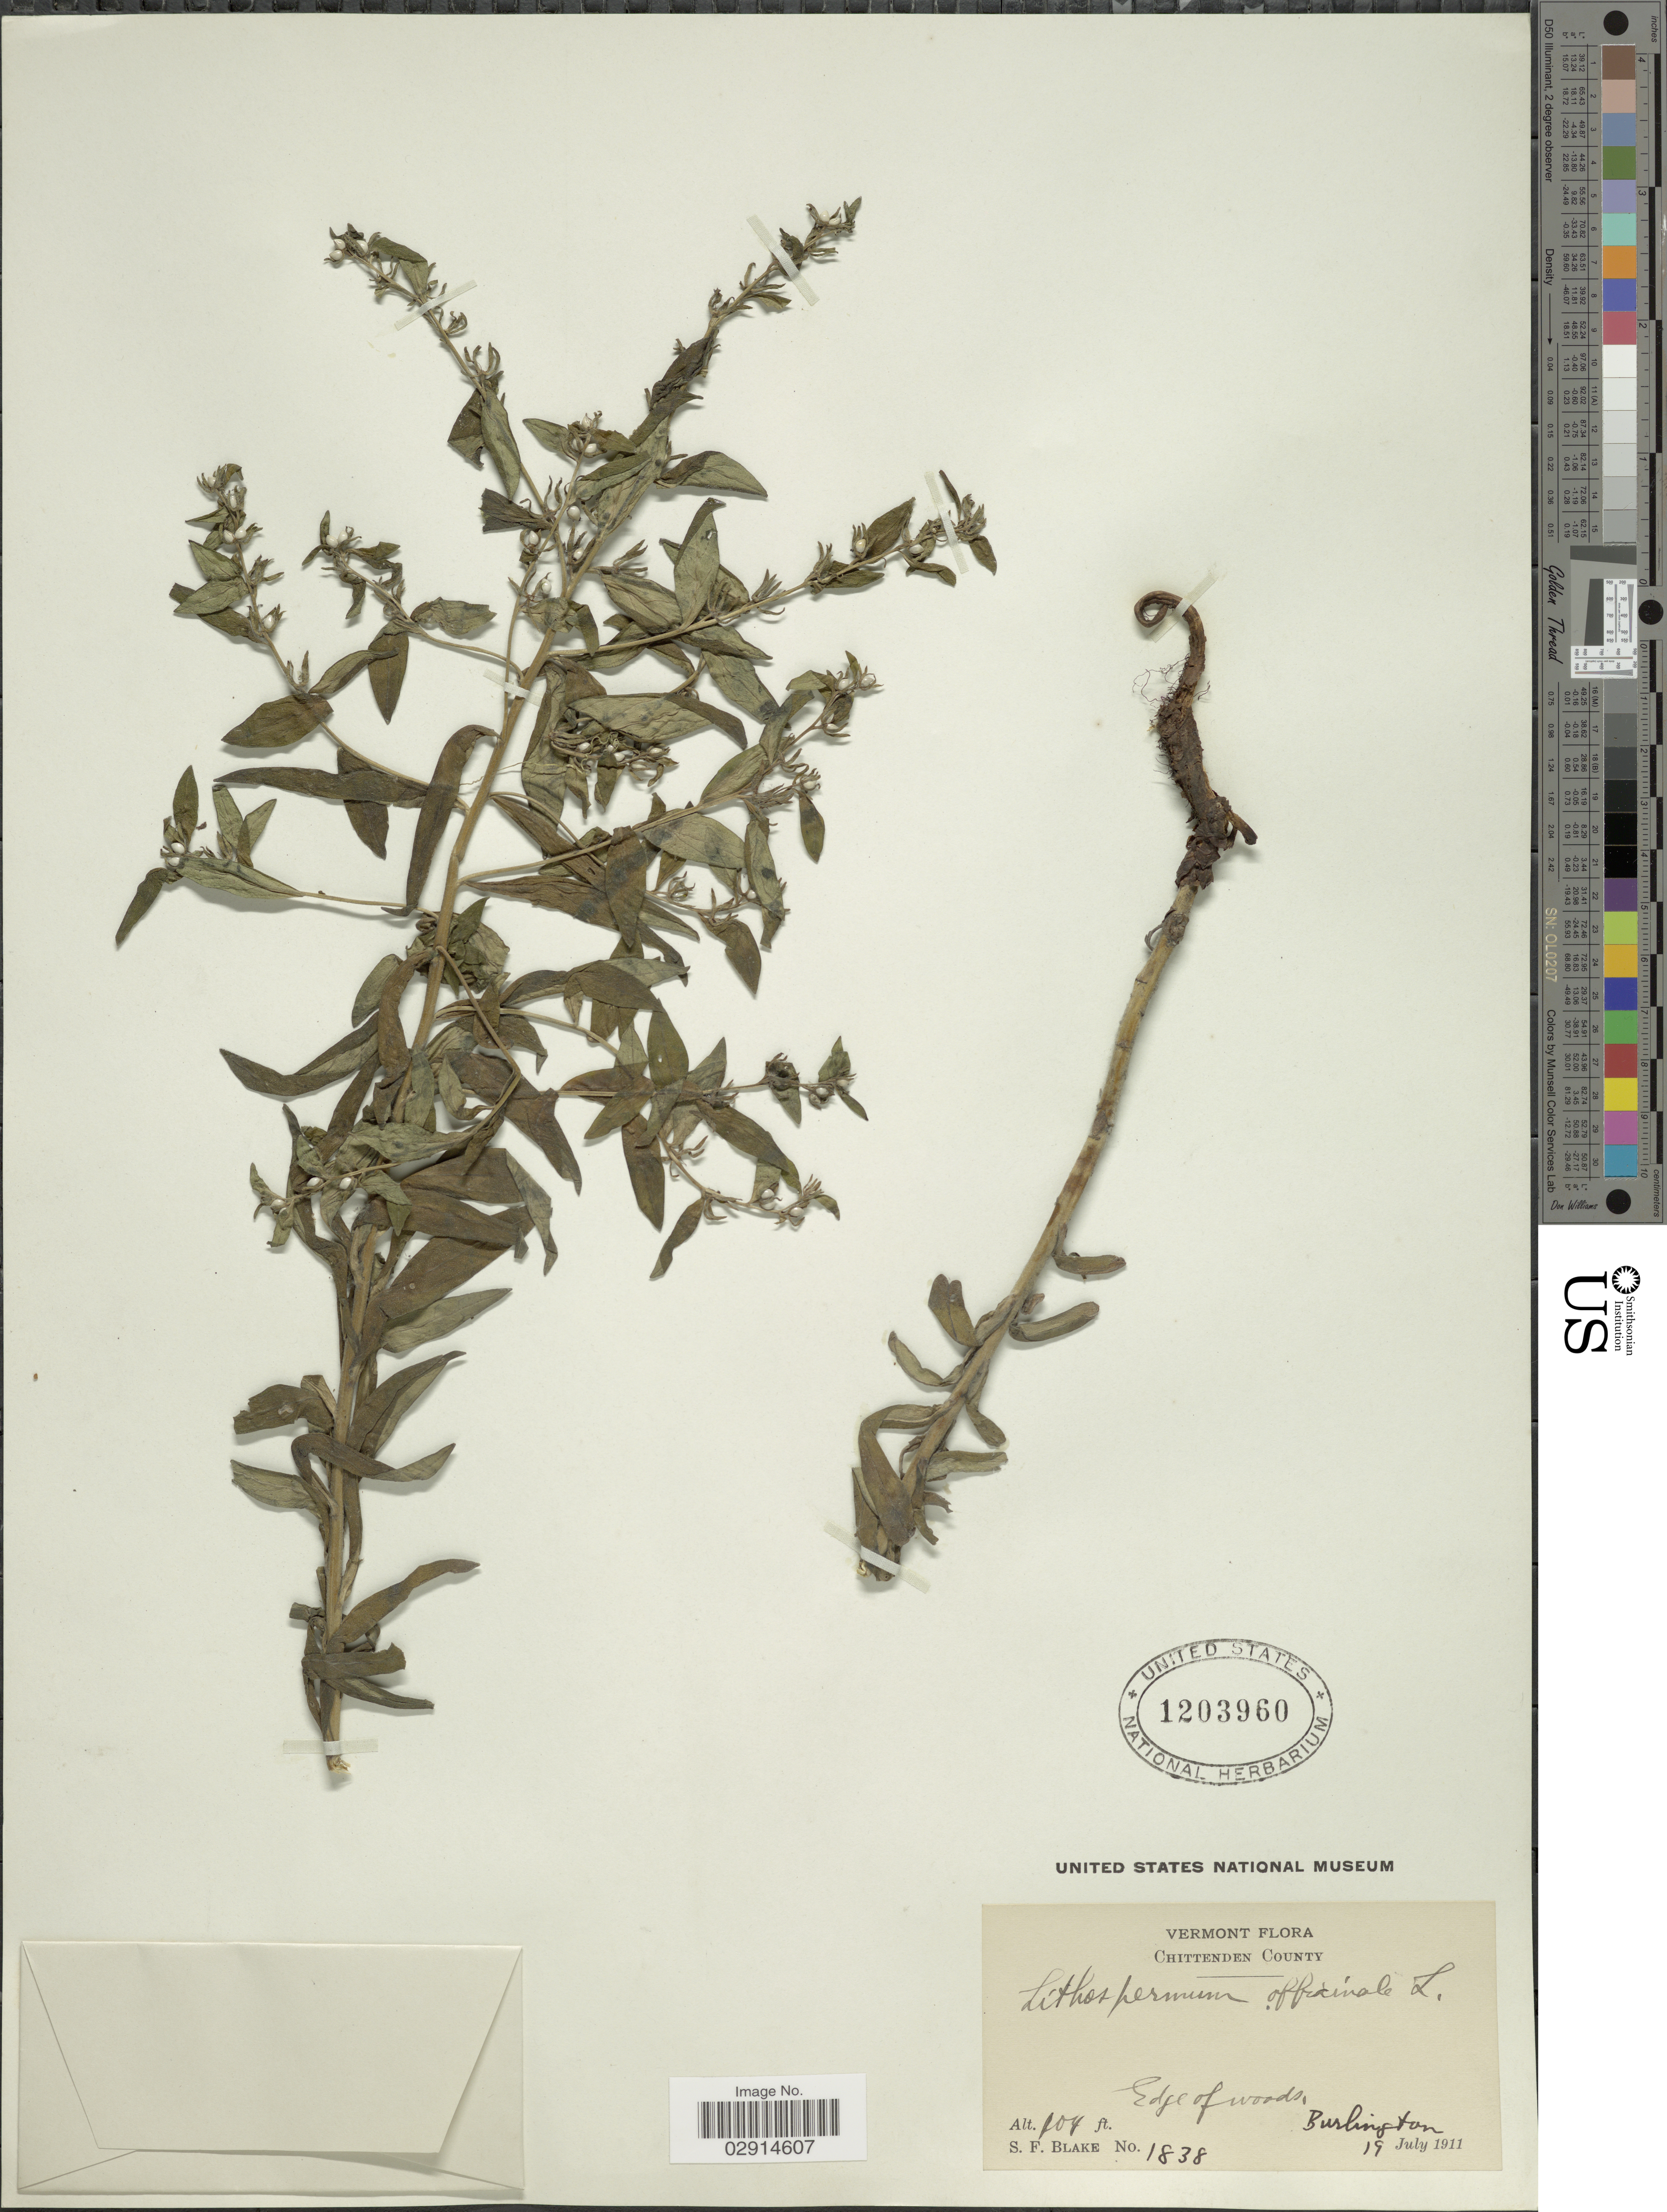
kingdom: Plantae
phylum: Tracheophyta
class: Magnoliopsida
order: Boraginales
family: Boraginaceae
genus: Lithospermum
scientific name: Lithospermum officinale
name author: L.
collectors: S. Blake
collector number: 1838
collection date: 1911-07-19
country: United States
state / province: Vermont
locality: Chittenden County. Burlington.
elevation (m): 32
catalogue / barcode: US 1203960